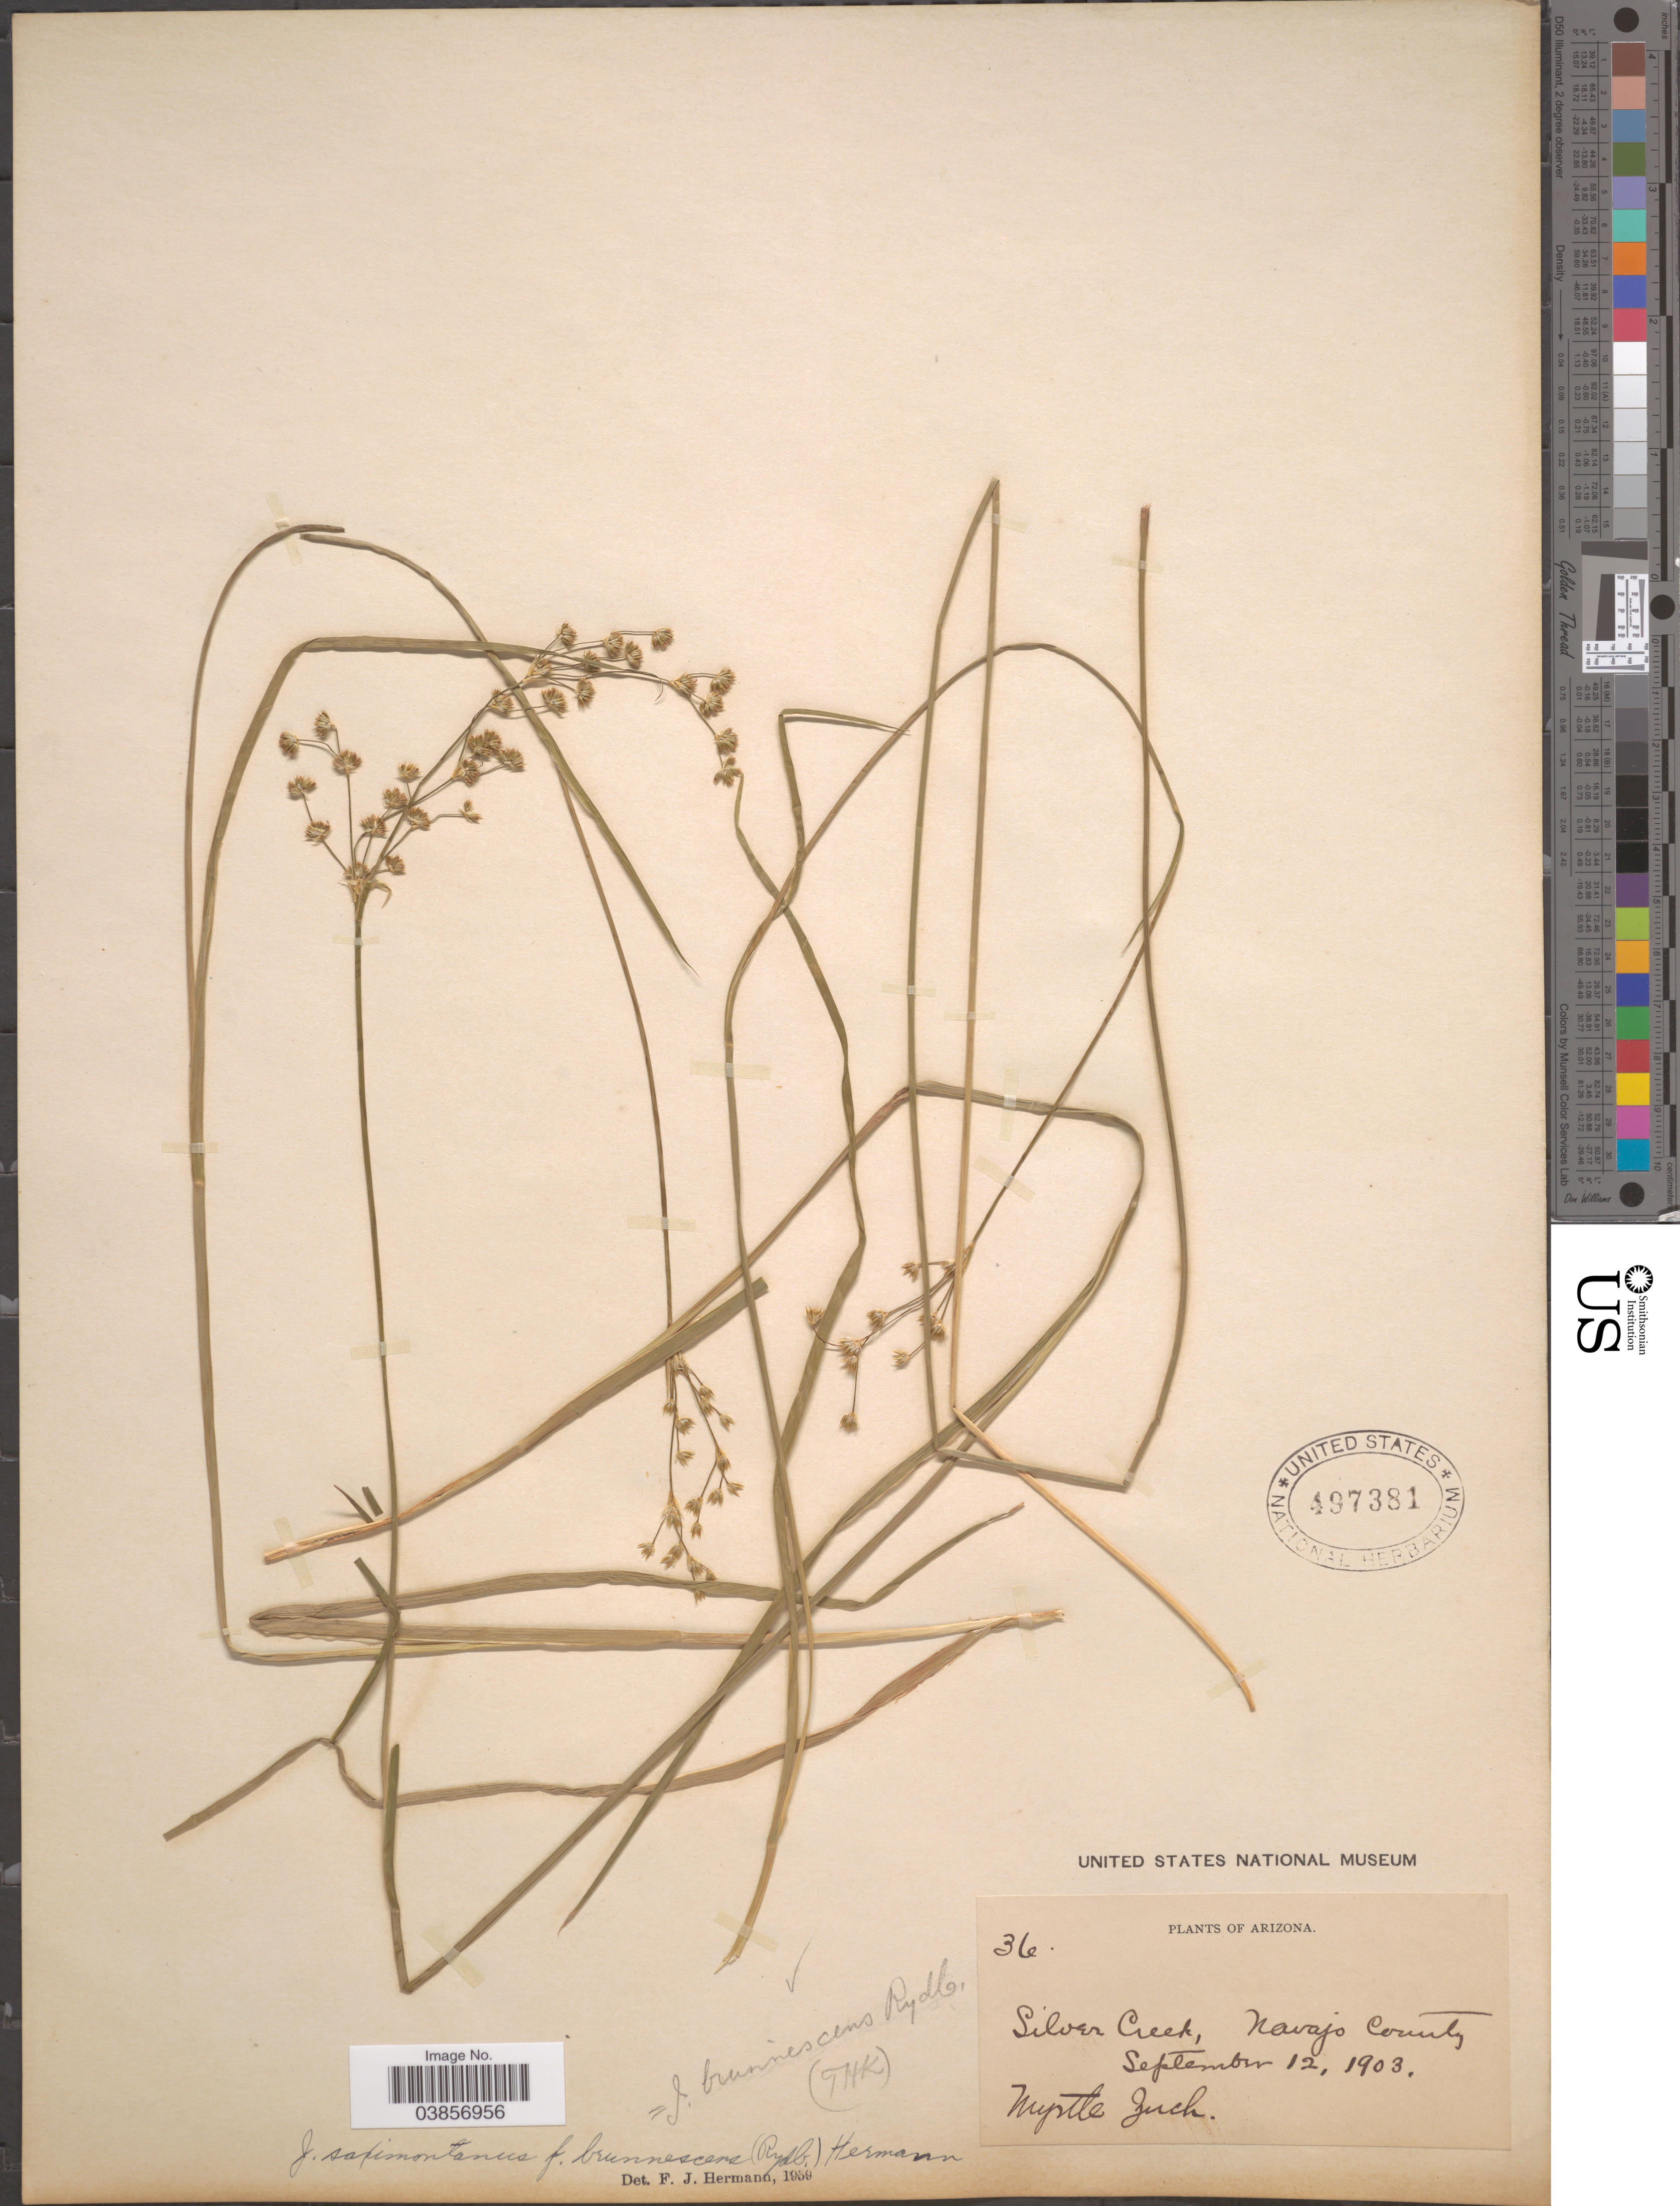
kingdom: Plantae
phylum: Tracheophyta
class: Liliopsida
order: Poales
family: Juncaceae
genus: Juncus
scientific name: Juncus saximontanus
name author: A. Nelson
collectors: M. Zuck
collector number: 36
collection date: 1903-09-12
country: United States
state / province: Arizona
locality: Silver Creek, Navajo County.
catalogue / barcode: US 497381